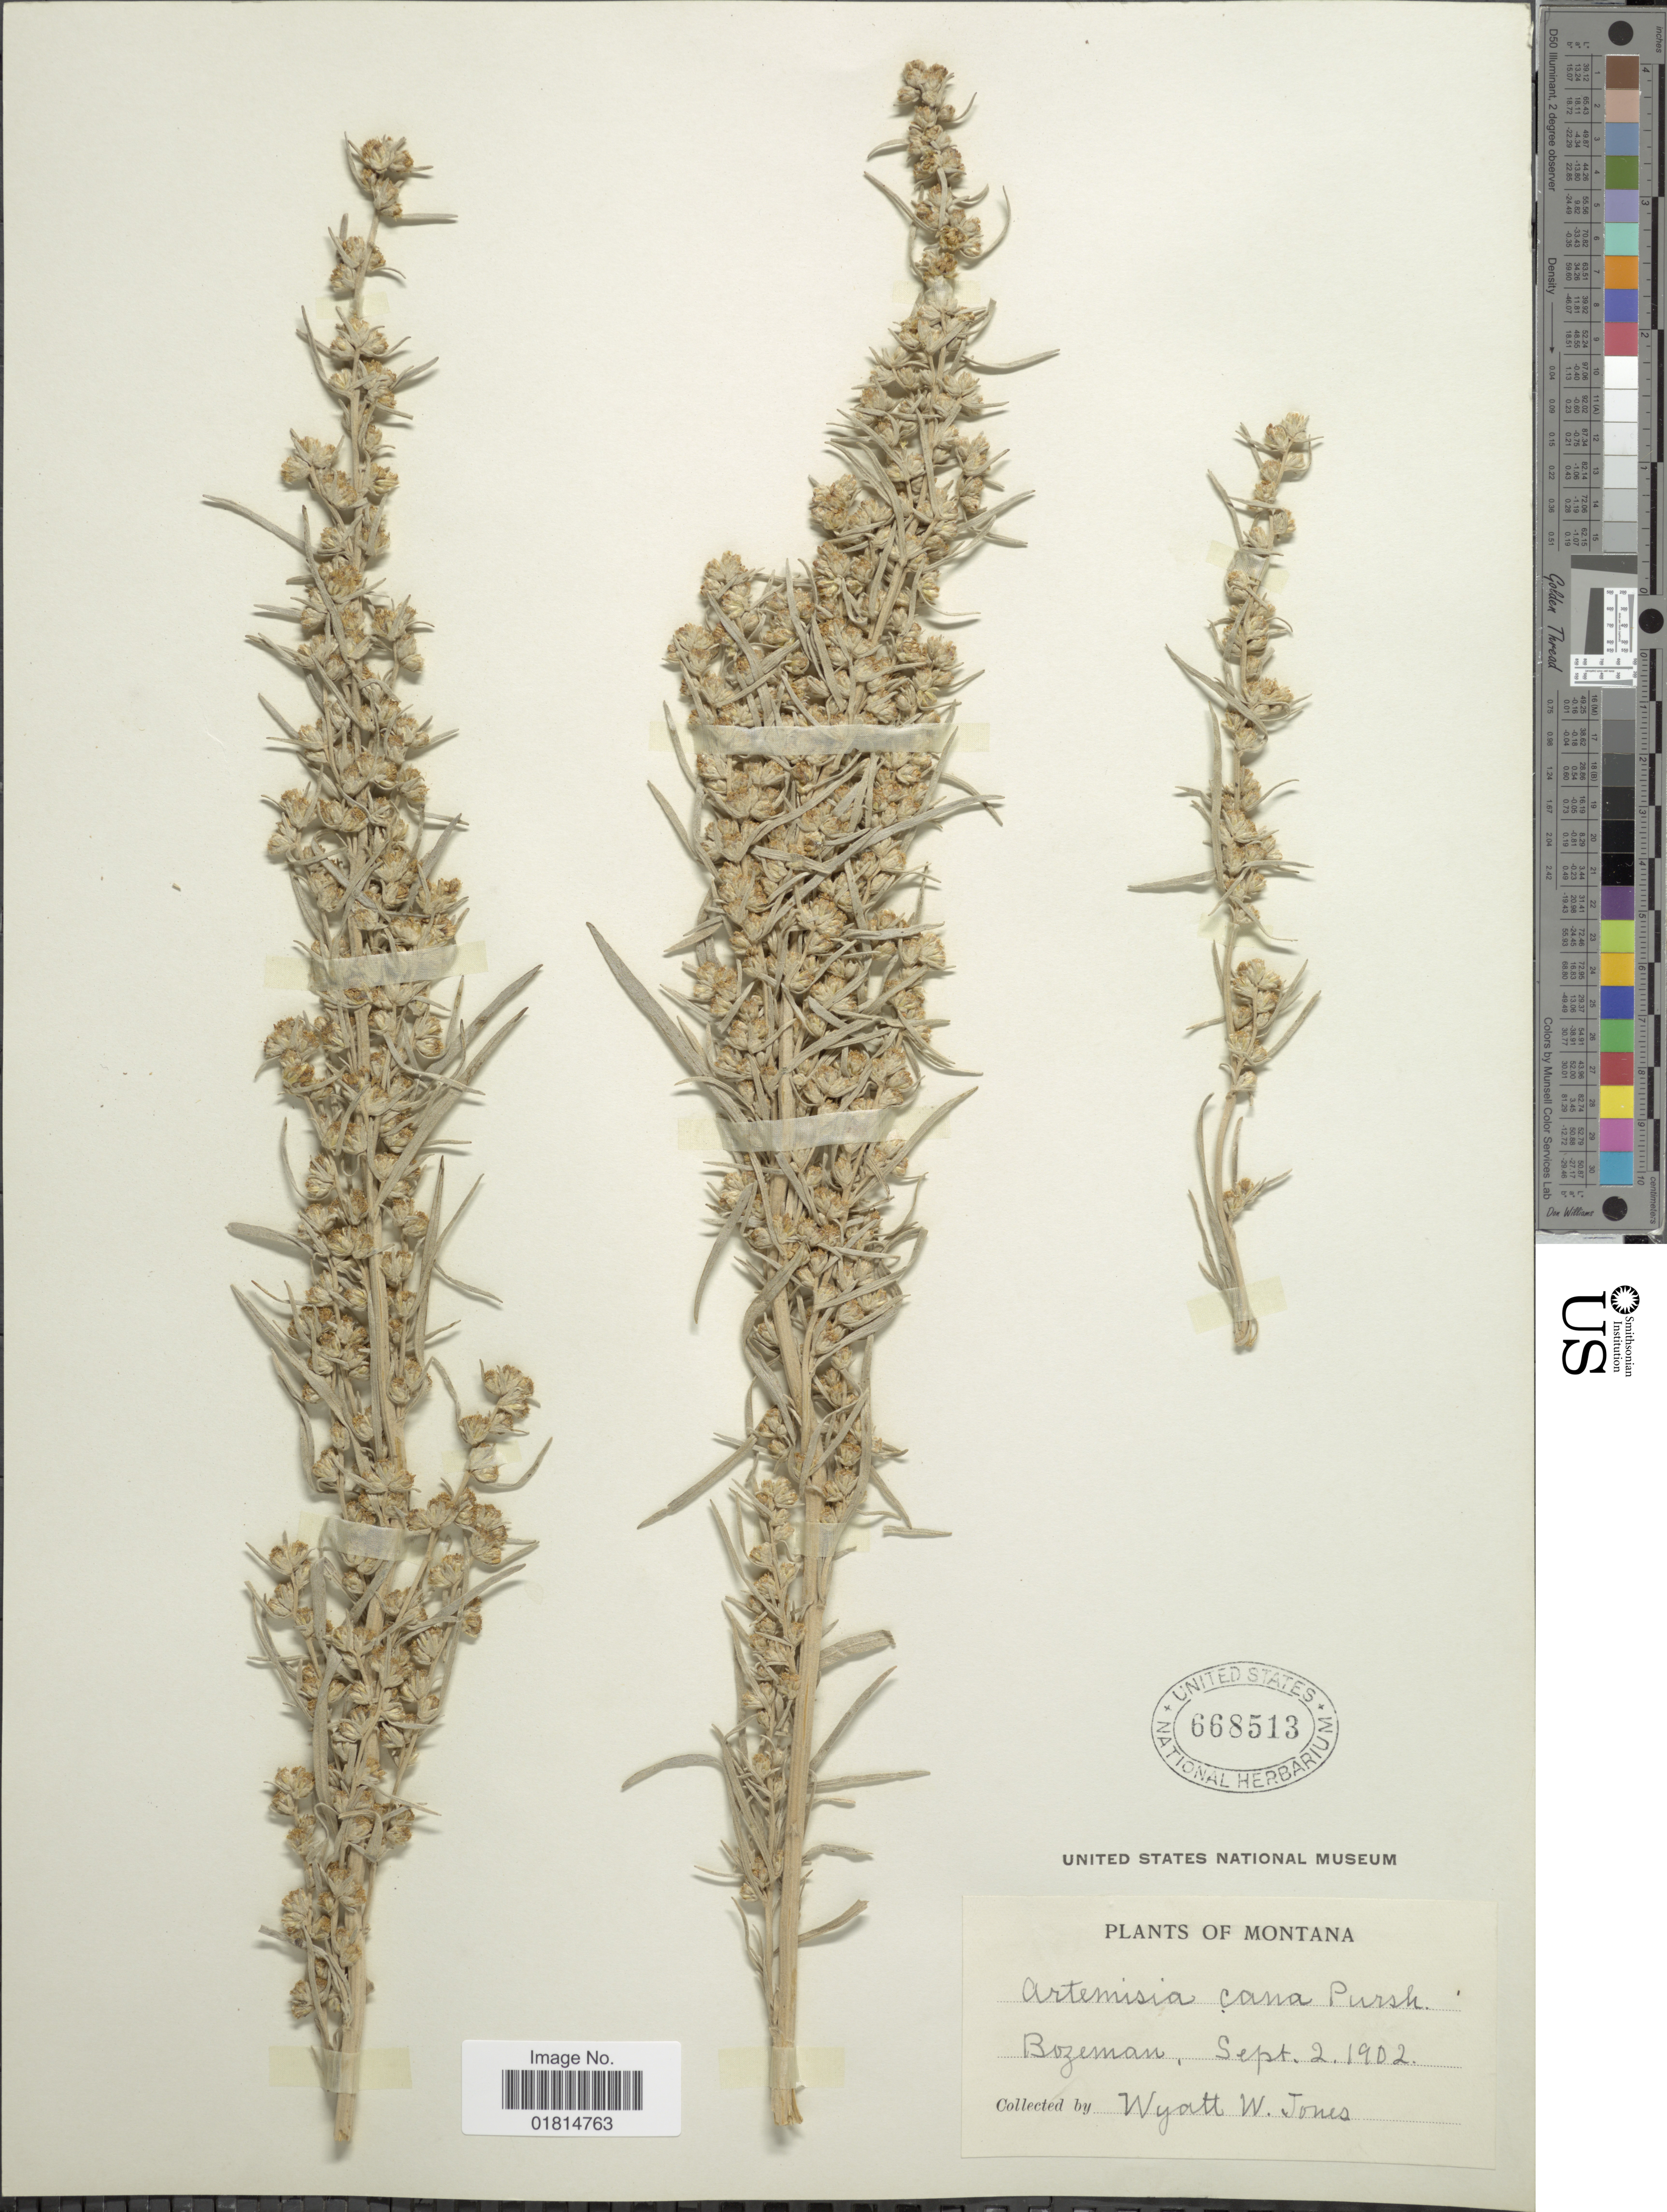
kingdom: Plantae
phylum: Tracheophyta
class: Magnoliopsida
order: Asterales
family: Asteraceae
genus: Artemisia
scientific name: Artemisia cana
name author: Pursh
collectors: W. W. Jones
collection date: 1902-09-02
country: United States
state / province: Montana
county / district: Gallatin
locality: Bozeman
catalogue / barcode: US 668513